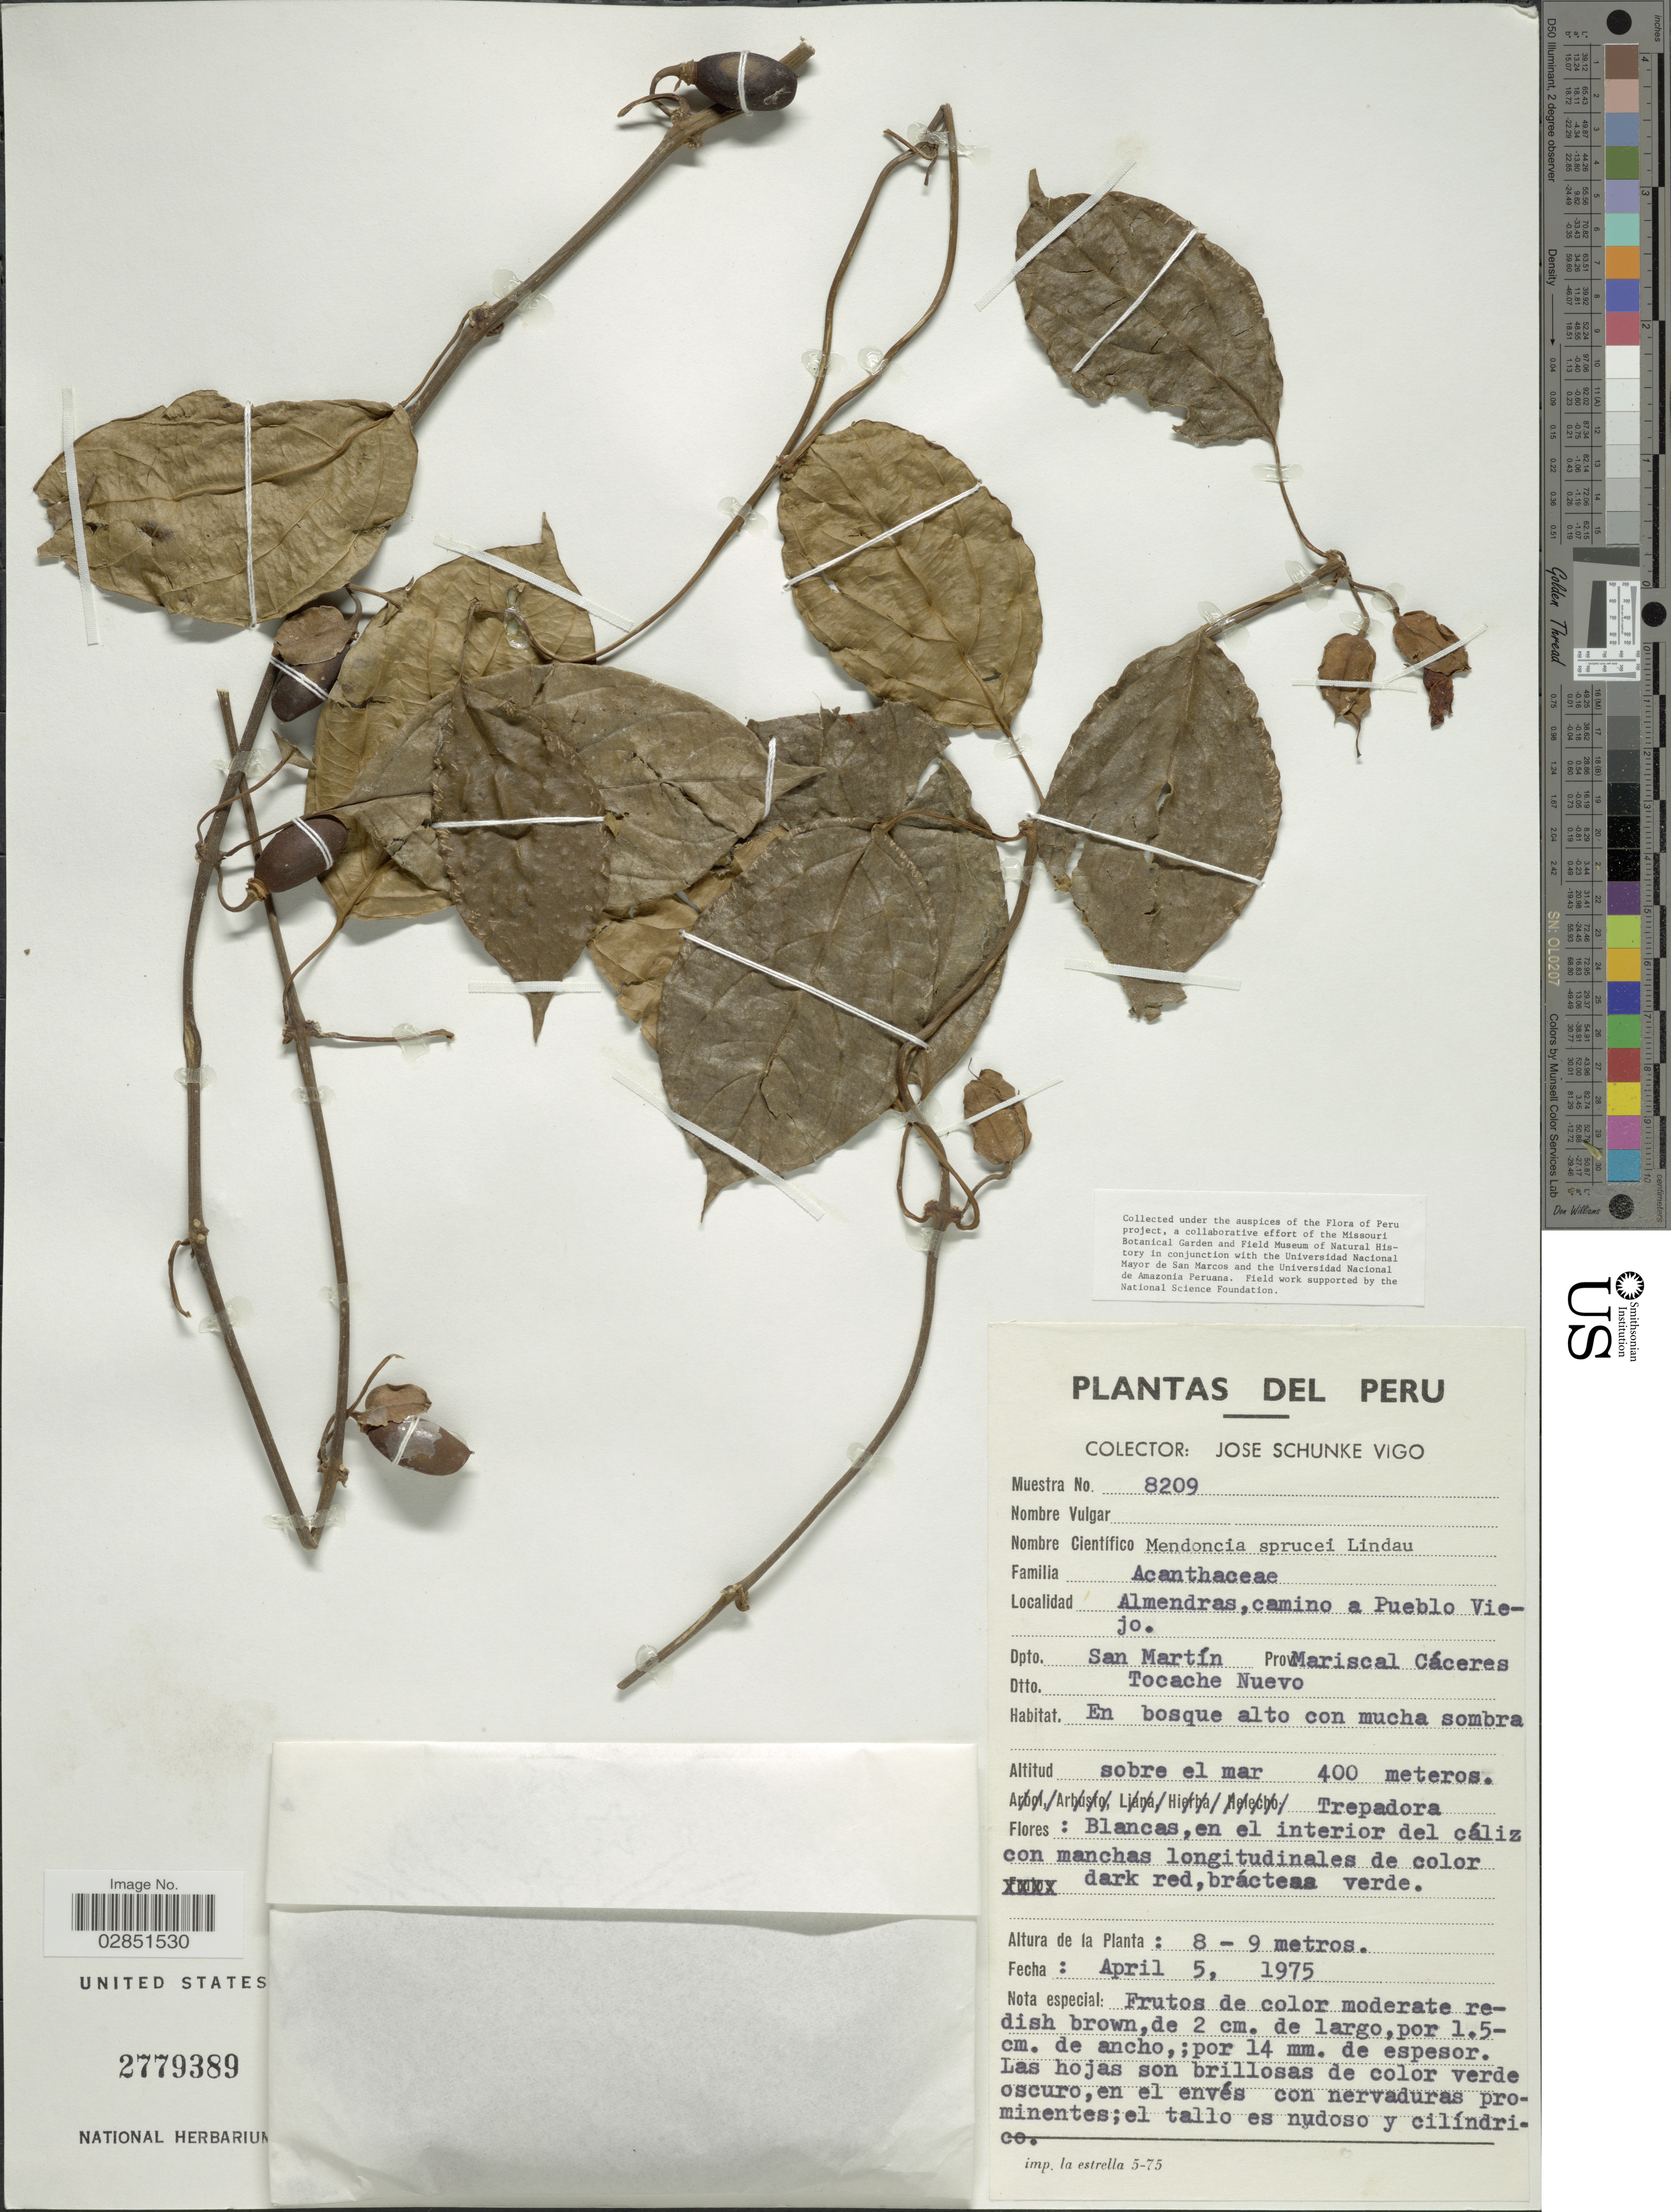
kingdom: Plantae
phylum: Tracheophyta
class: Magnoliopsida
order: Lamiales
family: Acanthaceae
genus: Mendoncia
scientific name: Mendoncia sprucei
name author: Lindau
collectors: J. Schunke Vigo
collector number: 8209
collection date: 1975-04-05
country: Peru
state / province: San Martín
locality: Almendras, camino a Pueblo Viejo. Dpto. San Martin, Prov. Mariscal Cáceres, Dtto. Tocache Nuevo.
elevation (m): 400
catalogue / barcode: US 2779389